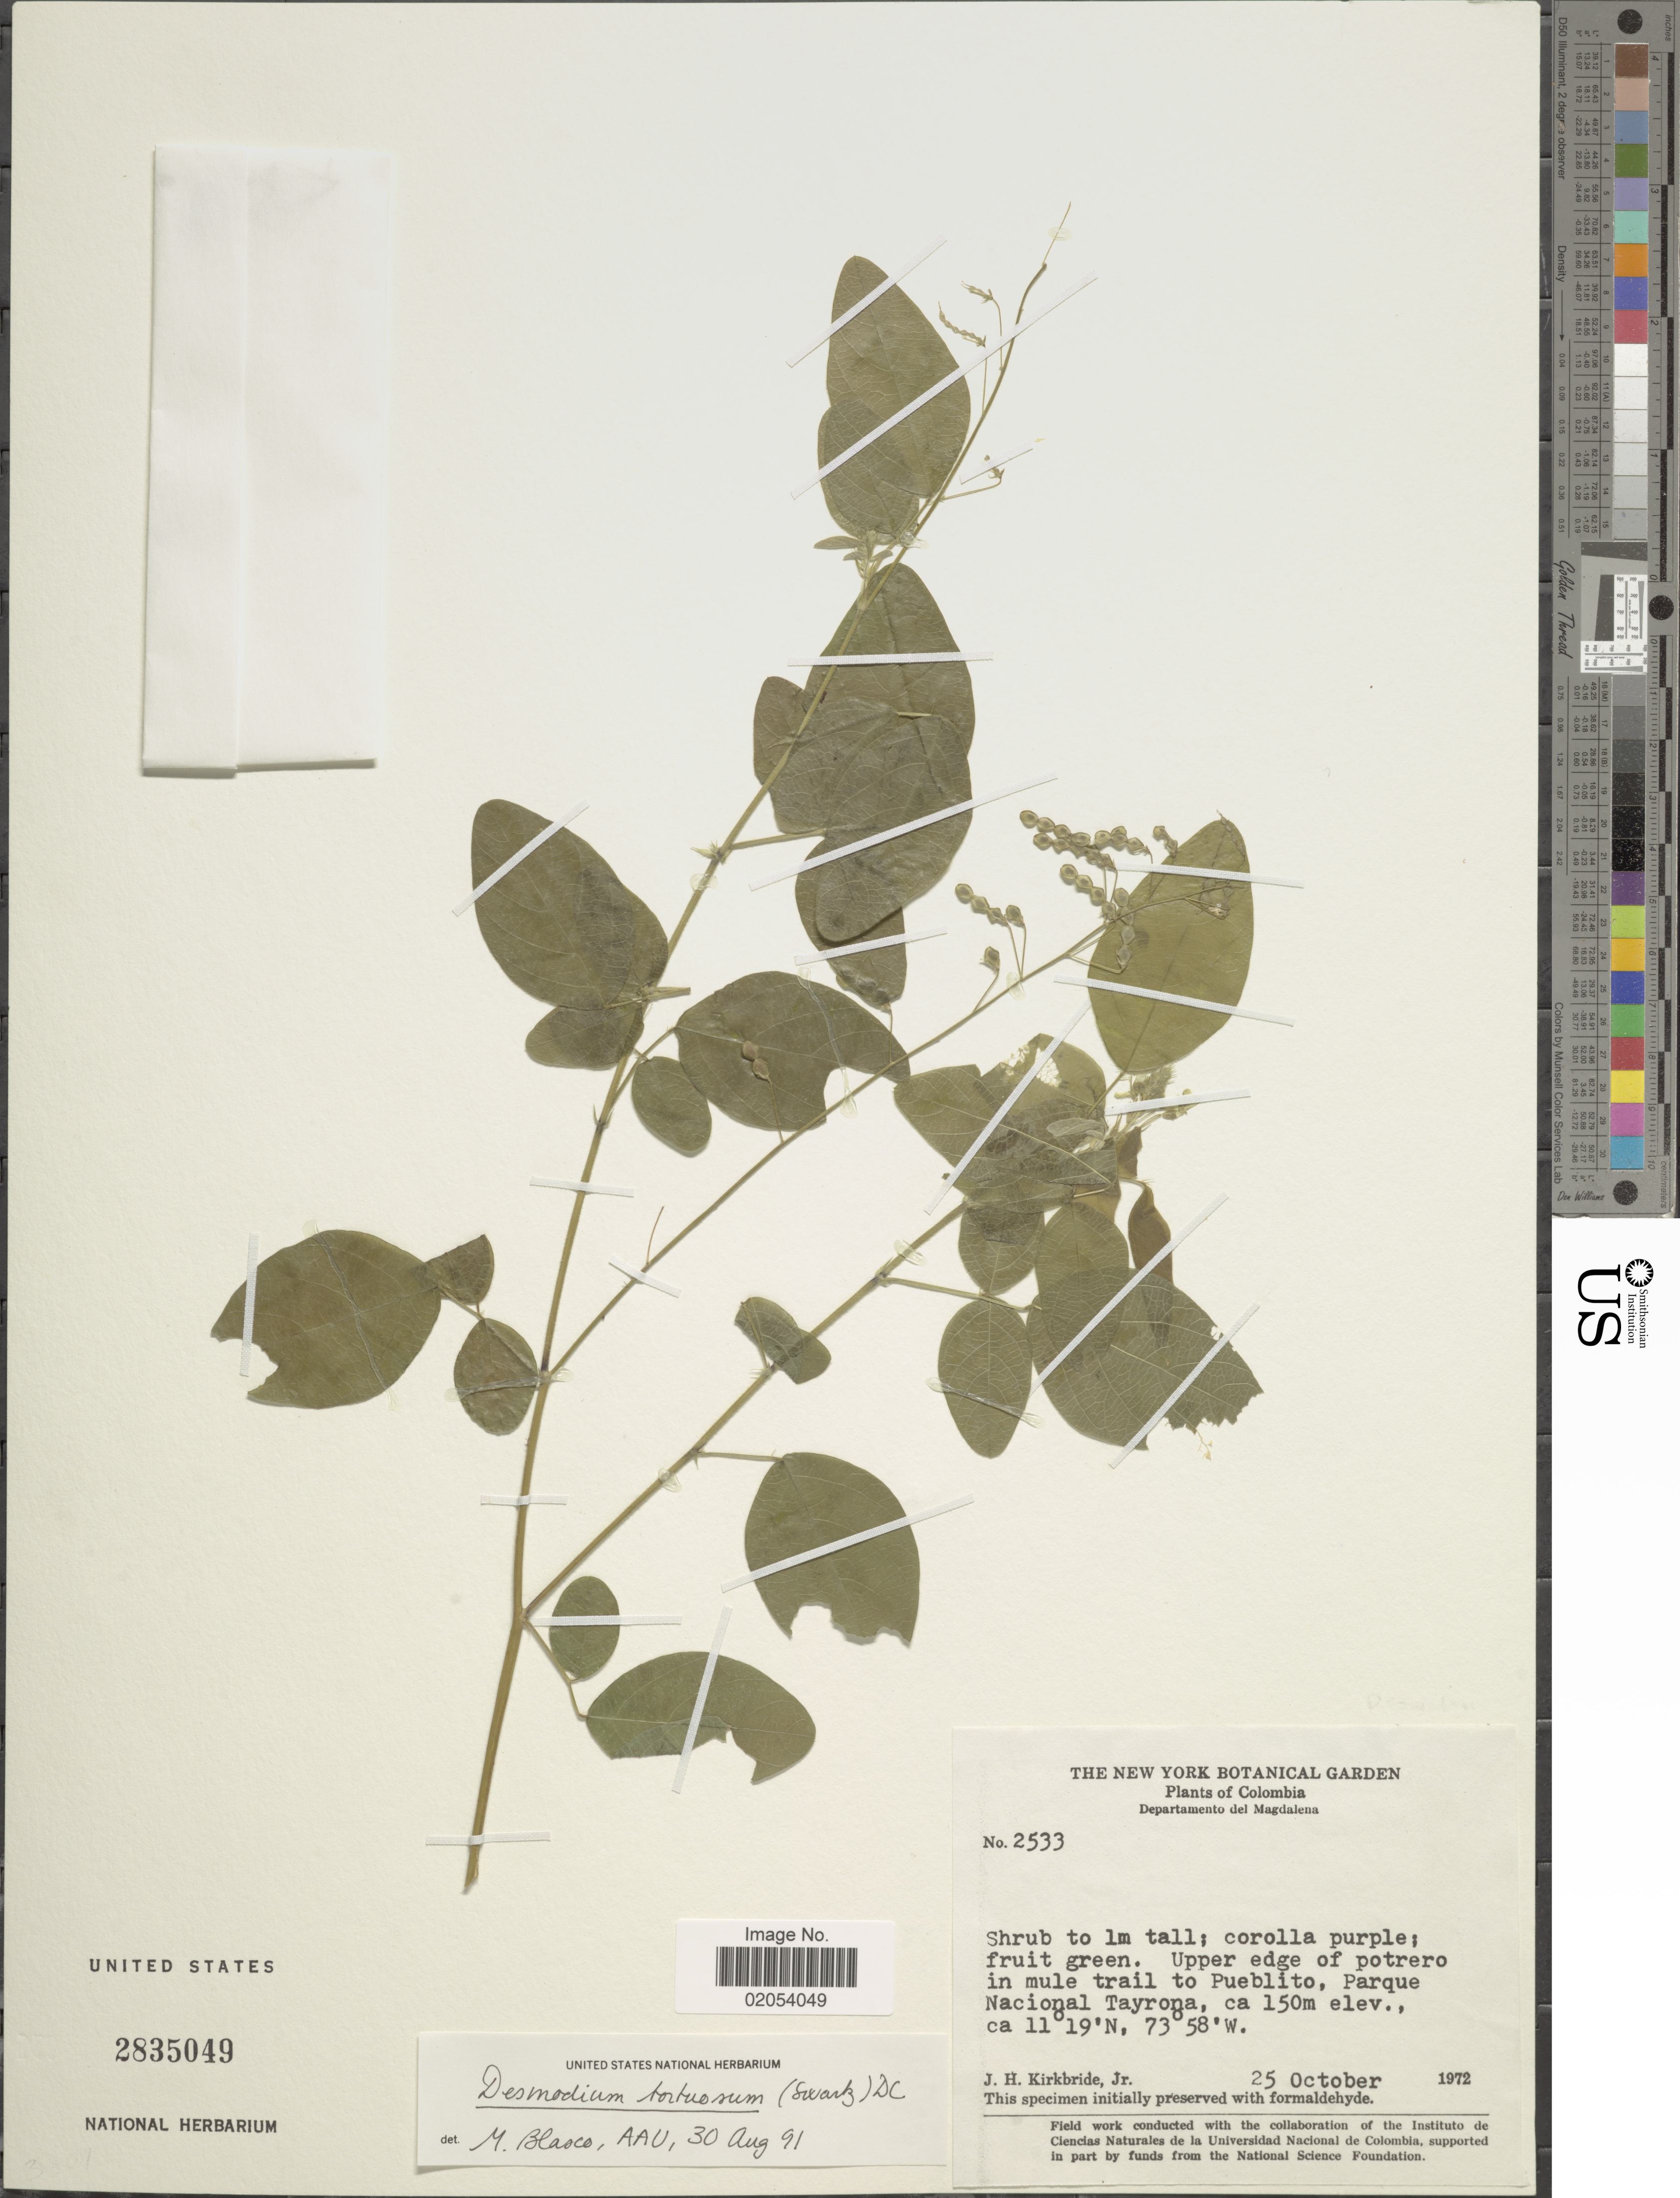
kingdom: Plantae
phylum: Tracheophyta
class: Magnoliopsida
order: Fabales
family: Fabaceae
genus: Desmodium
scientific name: Desmodium tortuosum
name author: (Sw.) DC.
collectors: J. H. Kirkbride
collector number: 2533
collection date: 1972-10-25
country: Colombia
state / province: Magdalena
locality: Upper edge of potrero in mule trail to Pueblito, Parque Nacional Tayrona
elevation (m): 150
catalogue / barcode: US 2835049